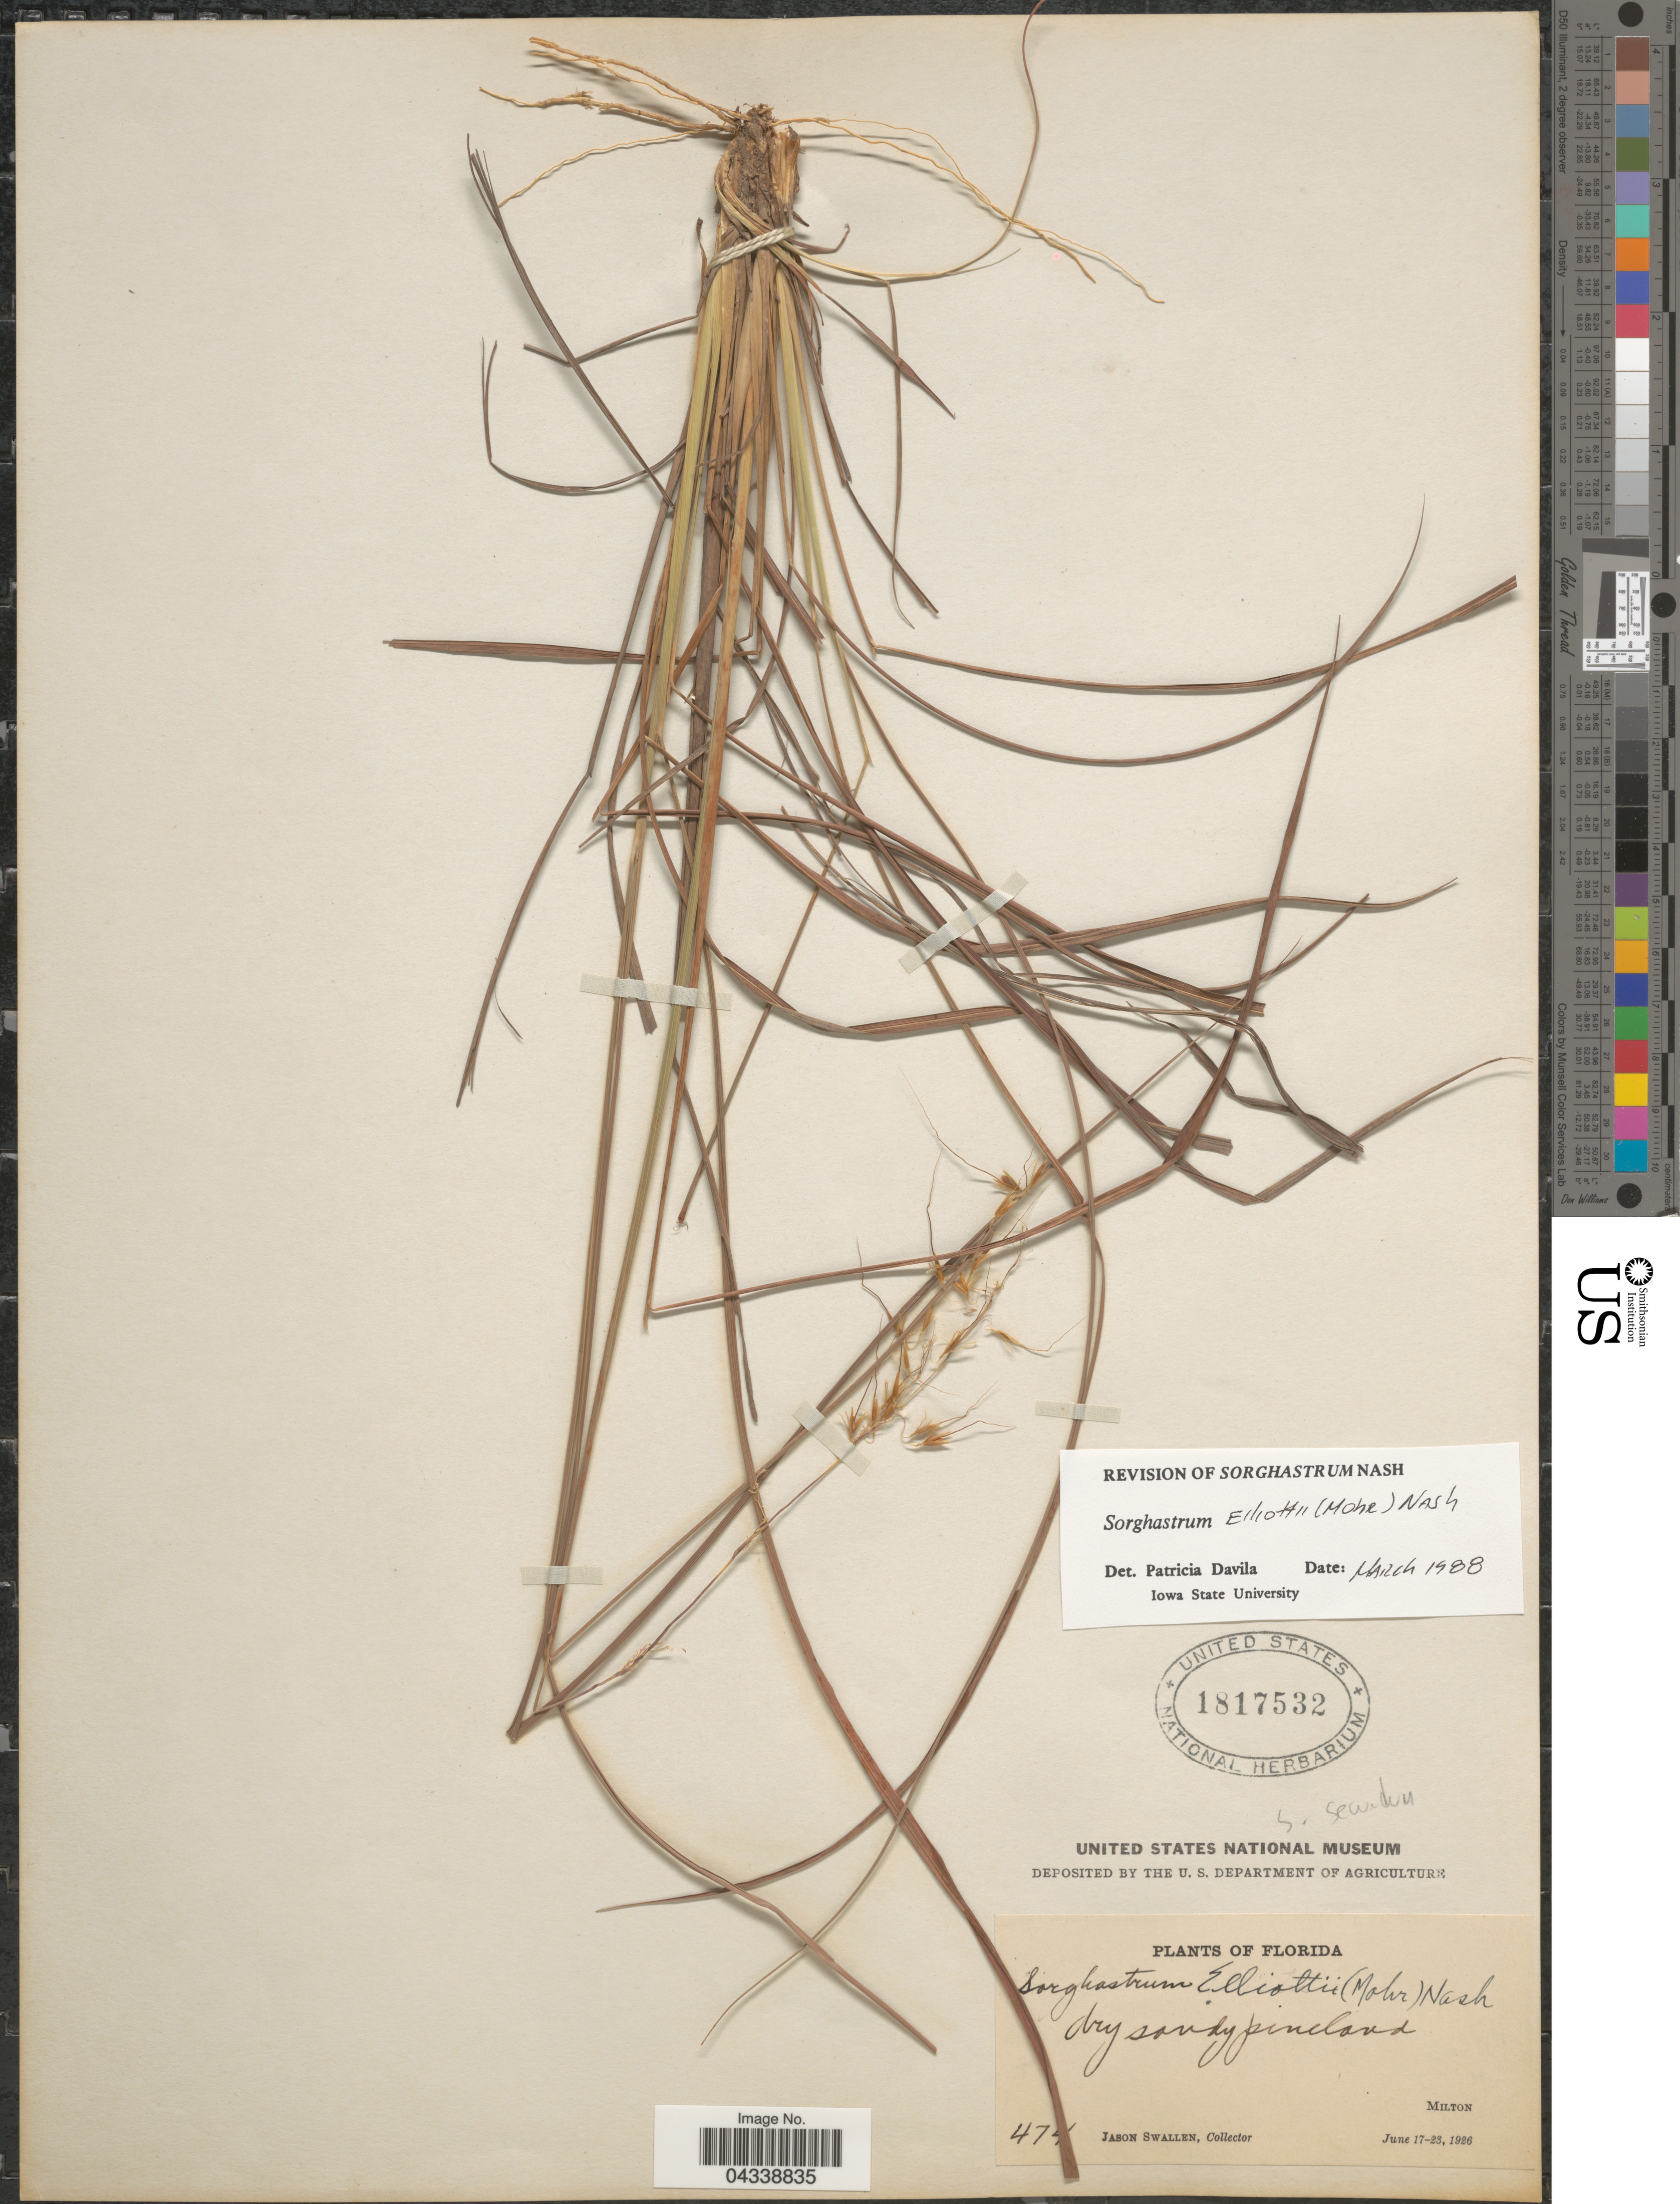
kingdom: Plantae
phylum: Tracheophyta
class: Liliopsida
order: Poales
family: Poaceae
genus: Sorghastrum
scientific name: Sorghastrum elliottii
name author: (C. Mohr) Nash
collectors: J. R. Swallen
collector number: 474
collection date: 1926-06-17/1926-06-23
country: United States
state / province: Florida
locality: Milton.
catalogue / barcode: US 1817532